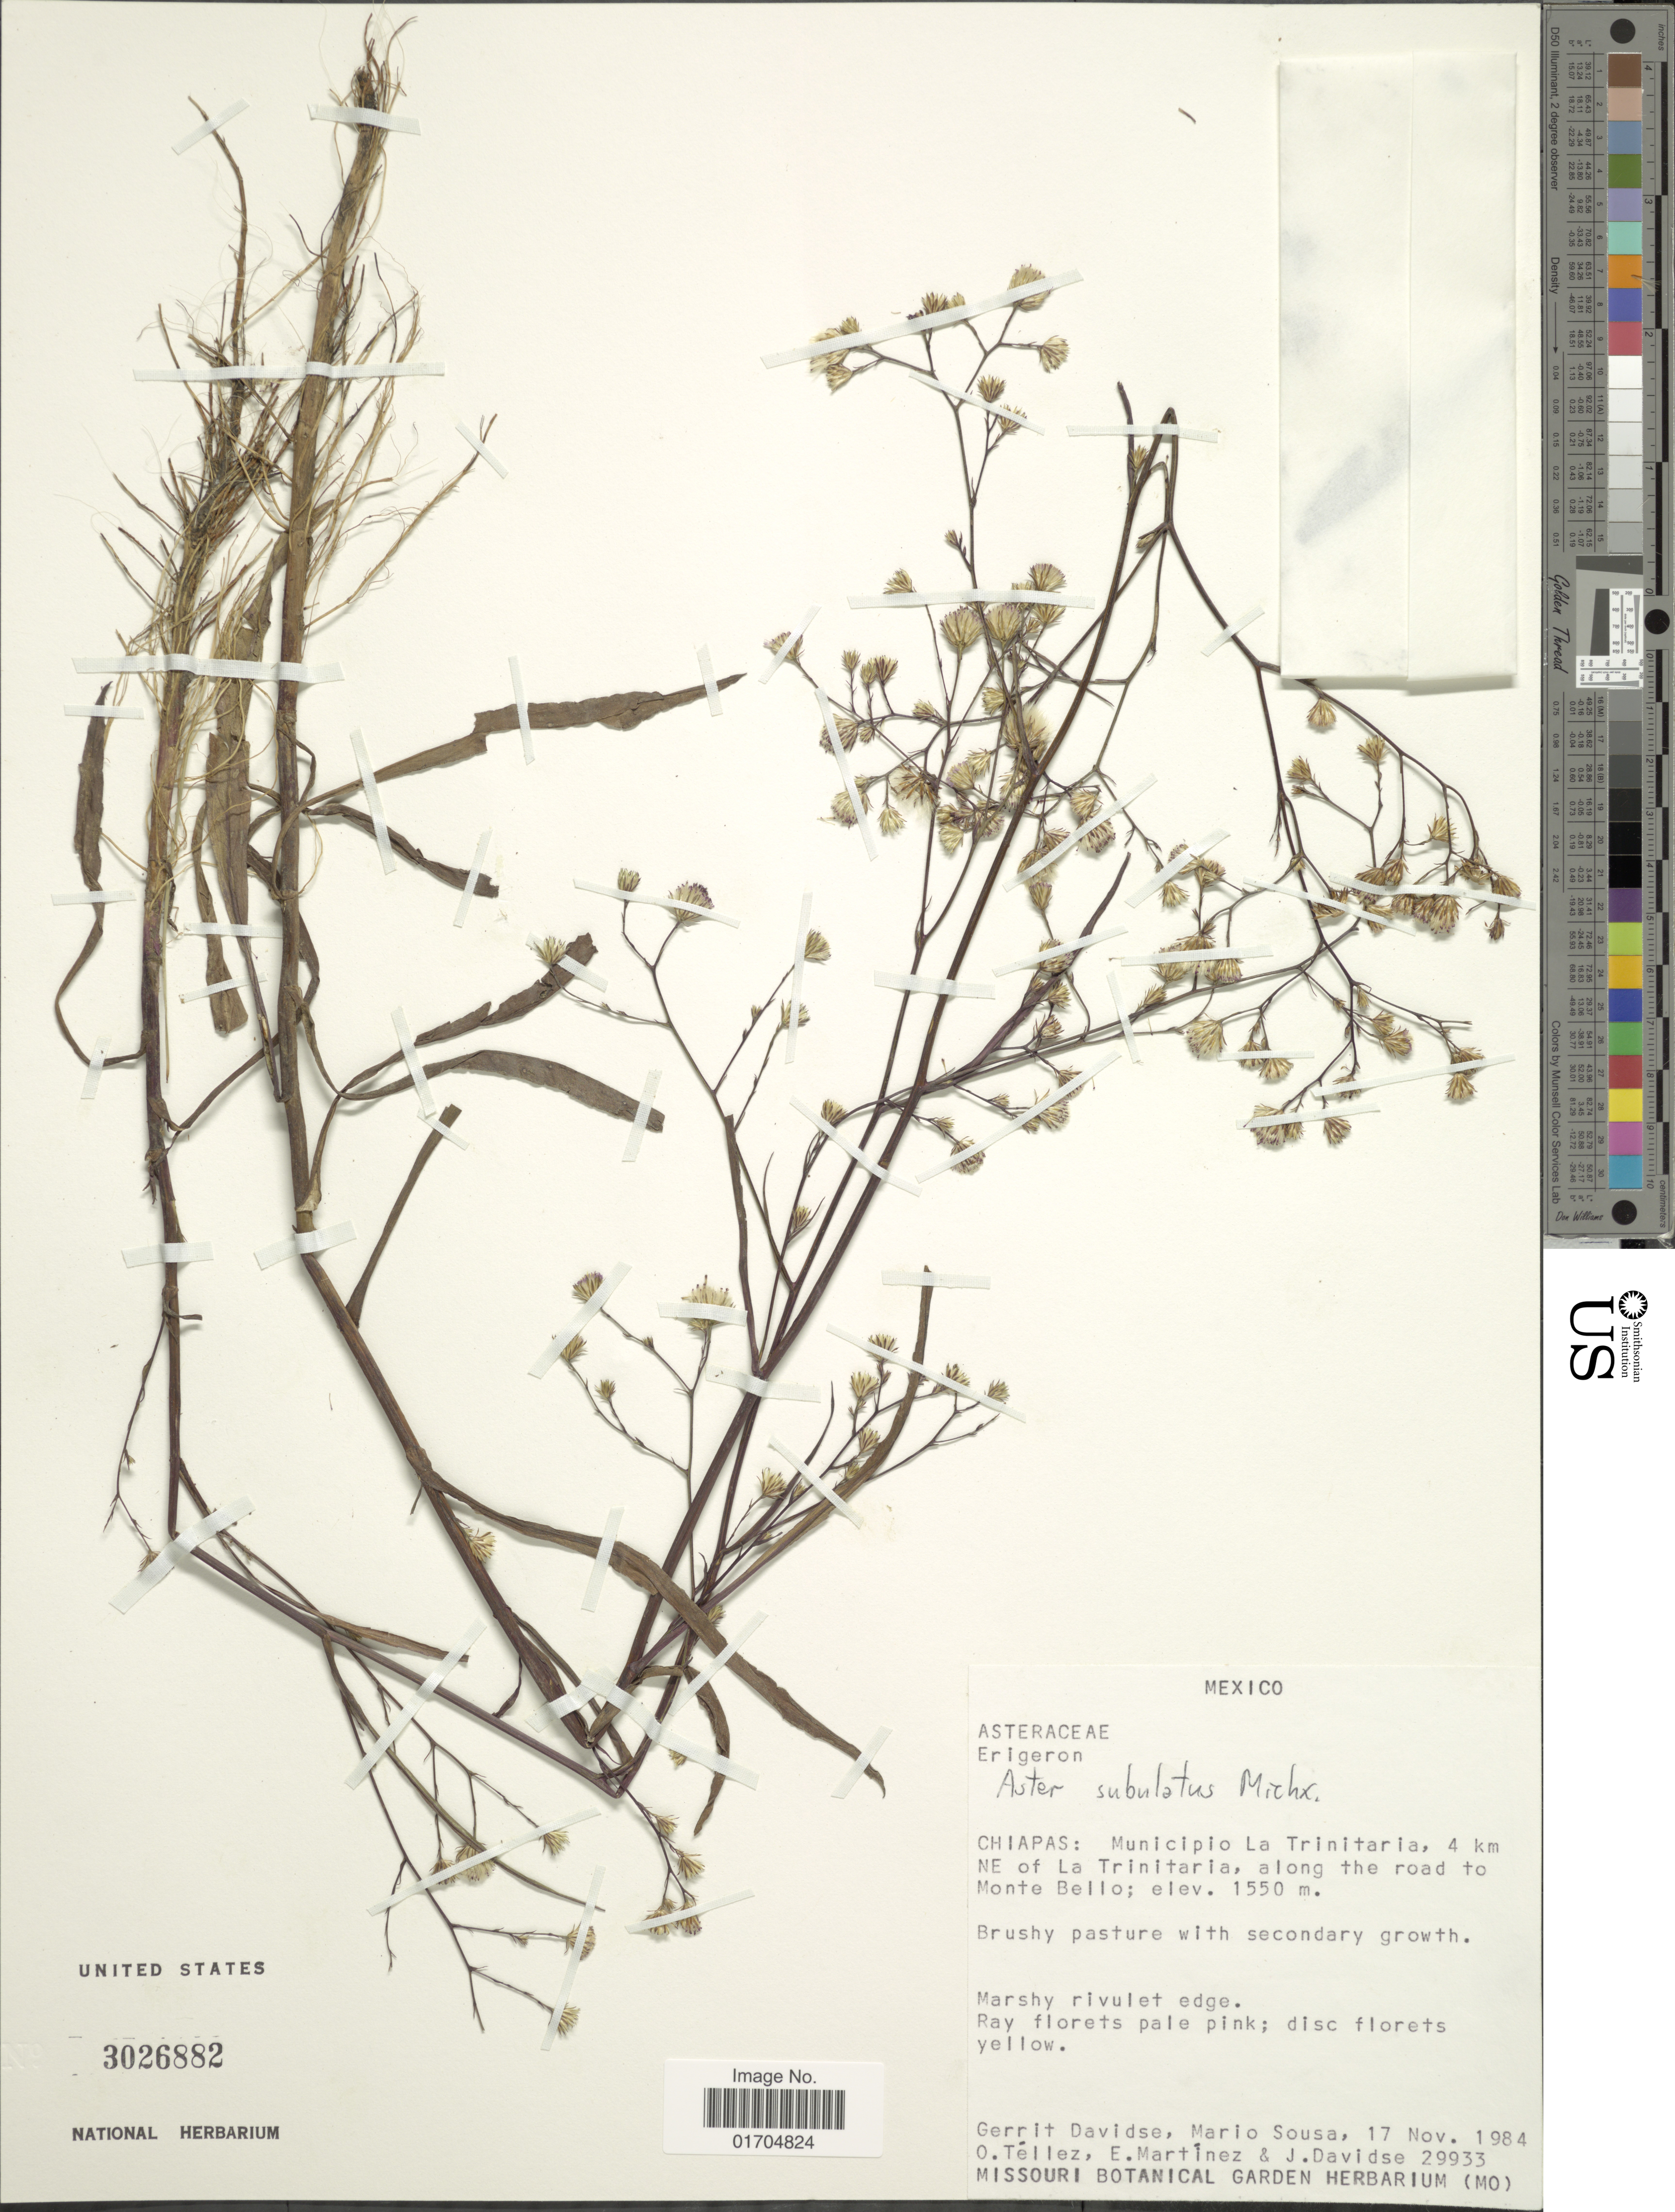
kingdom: Plantae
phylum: Tracheophyta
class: Magnoliopsida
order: Asterales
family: Asteraceae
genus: Symphyotrichum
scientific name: Symphyotrichum subulatum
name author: (Michx.) G.L. Nesom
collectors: G. Davidse, M. Sousa S., O. Tellez, E. Martínez & J. Davidse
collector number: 29933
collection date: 1984-11-17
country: Mexico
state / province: Chiapas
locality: Municipio La Trinitaria, 4 km NE of La Trinitaria, along the road to Monte Bello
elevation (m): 1550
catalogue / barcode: US 3026882